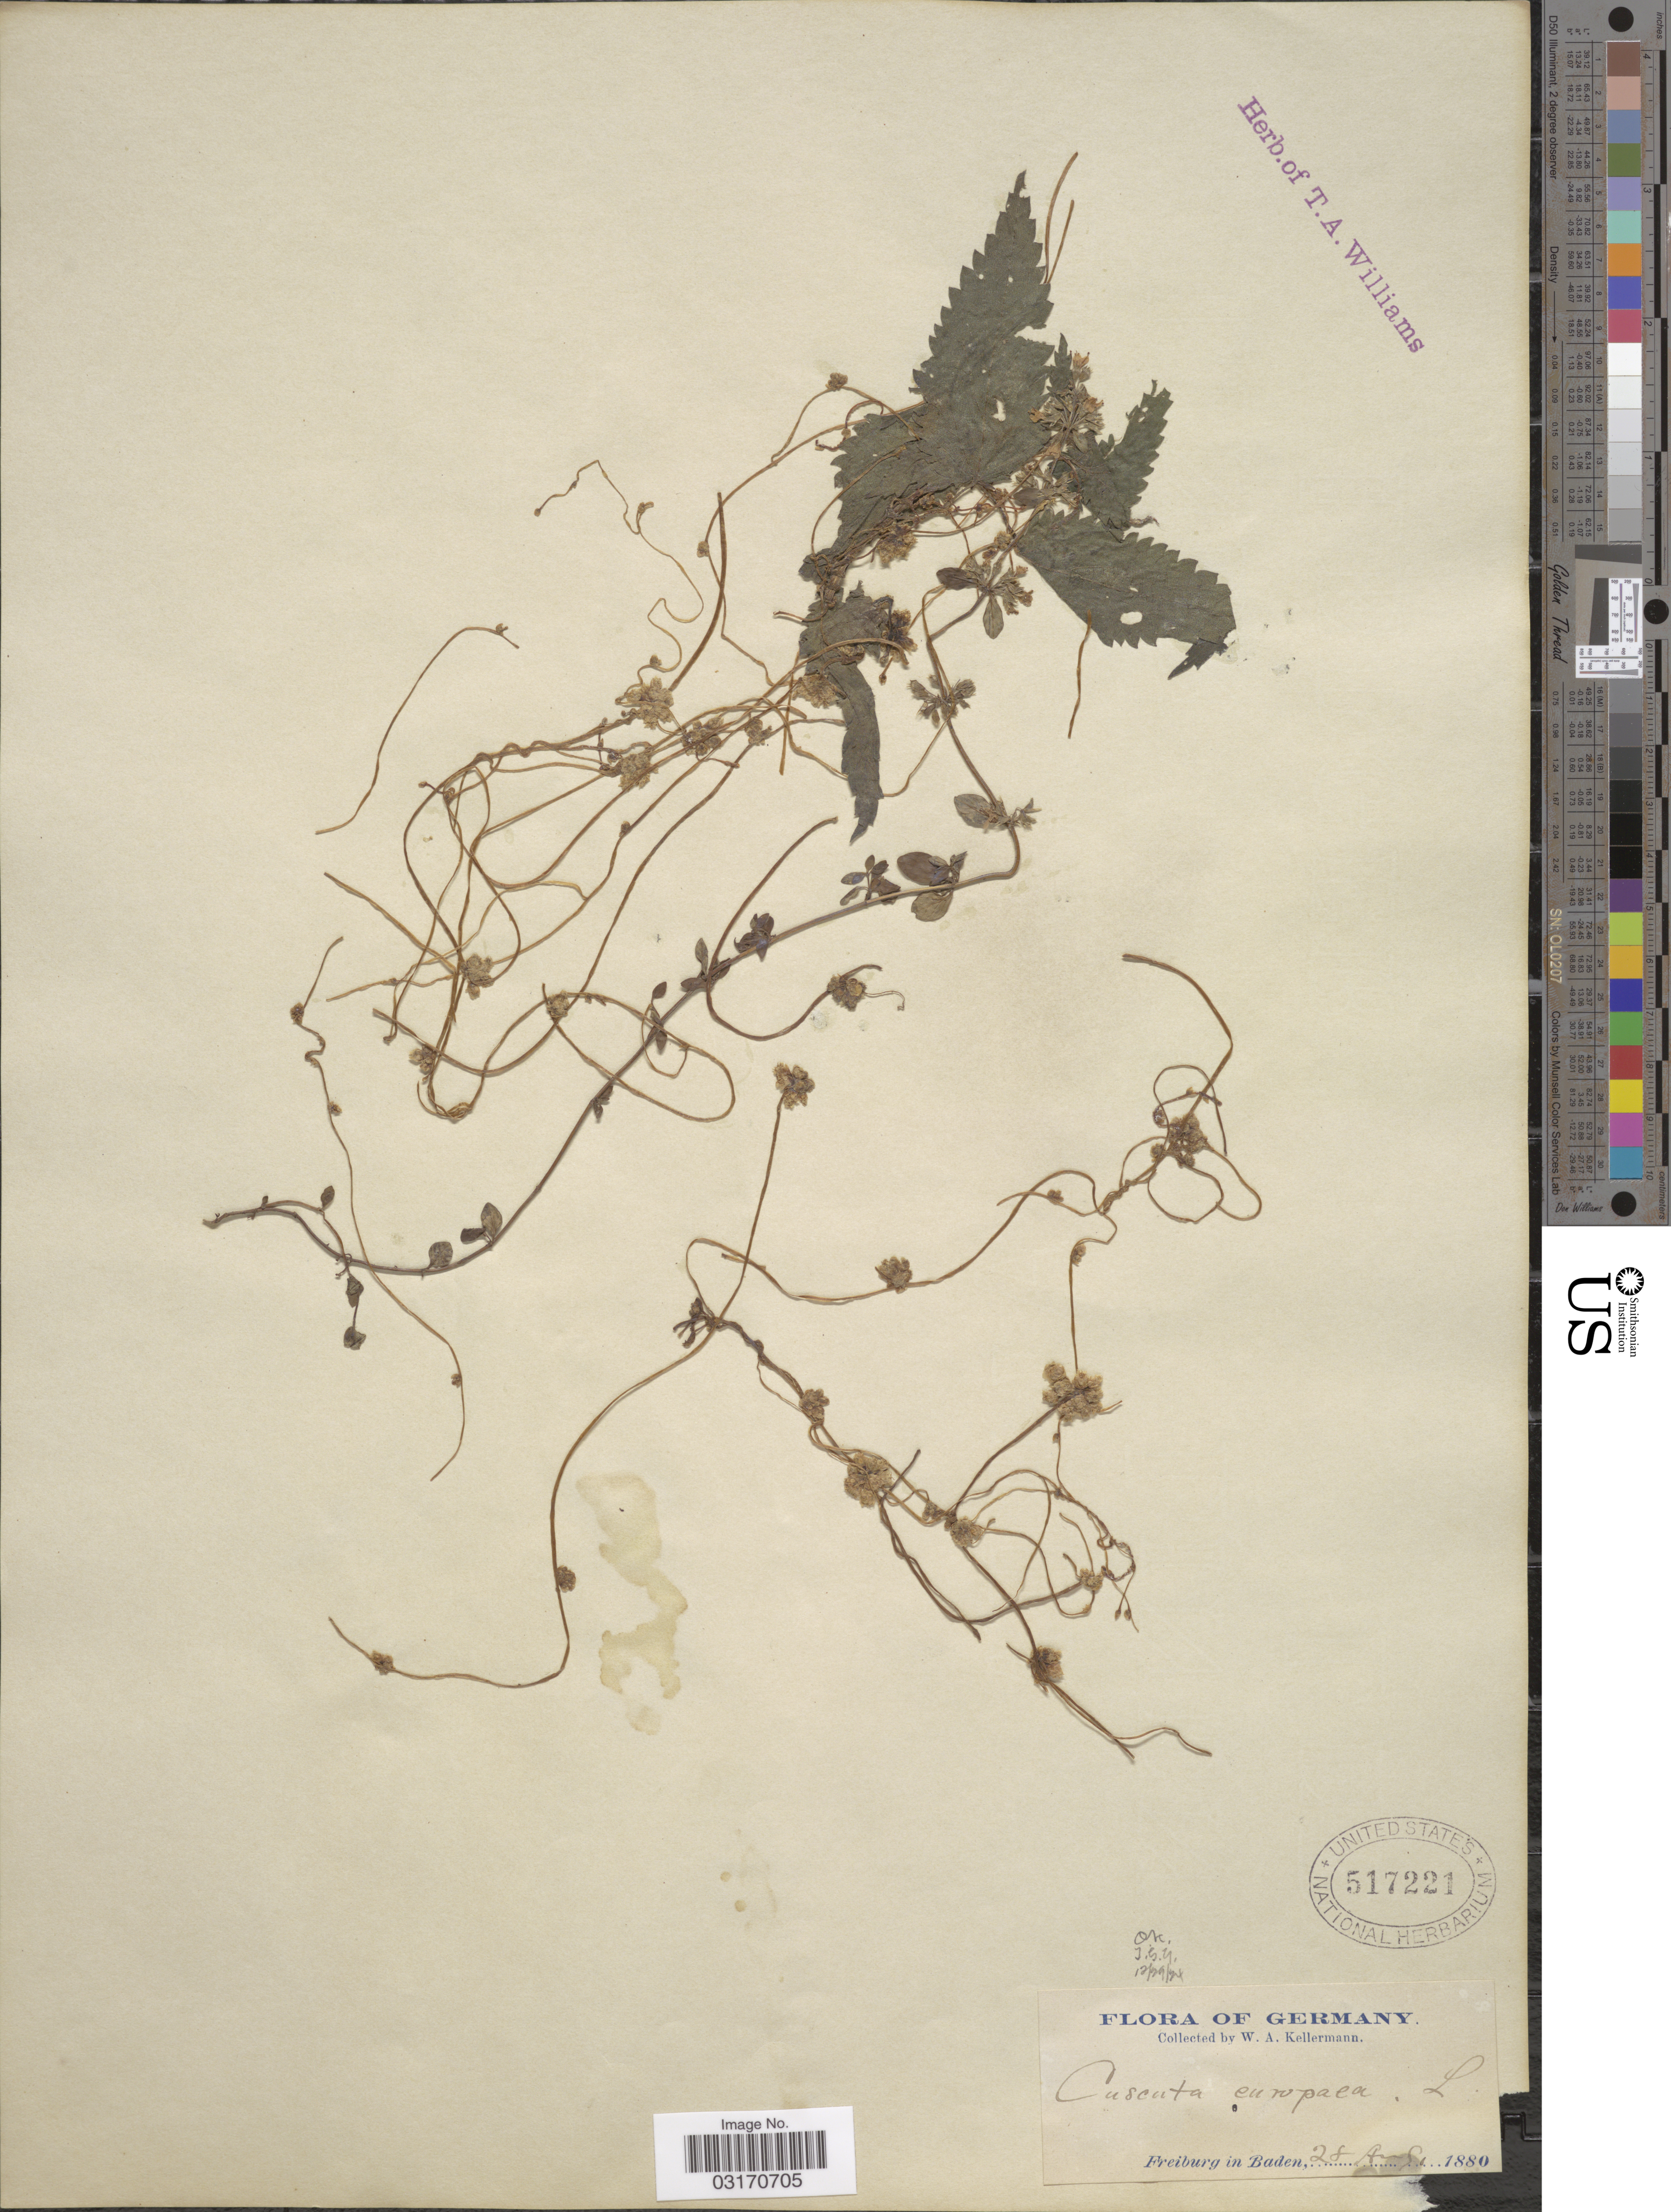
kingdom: Plantae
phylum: Tracheophyta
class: Magnoliopsida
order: Solanales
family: Convolvulaceae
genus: Cuscuta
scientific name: Cuscuta europaea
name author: L.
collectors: W. A. Kellermann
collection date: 1881-08-28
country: Germany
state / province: Baden-Württemberg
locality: Freiburg in Baden.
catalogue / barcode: US 517221